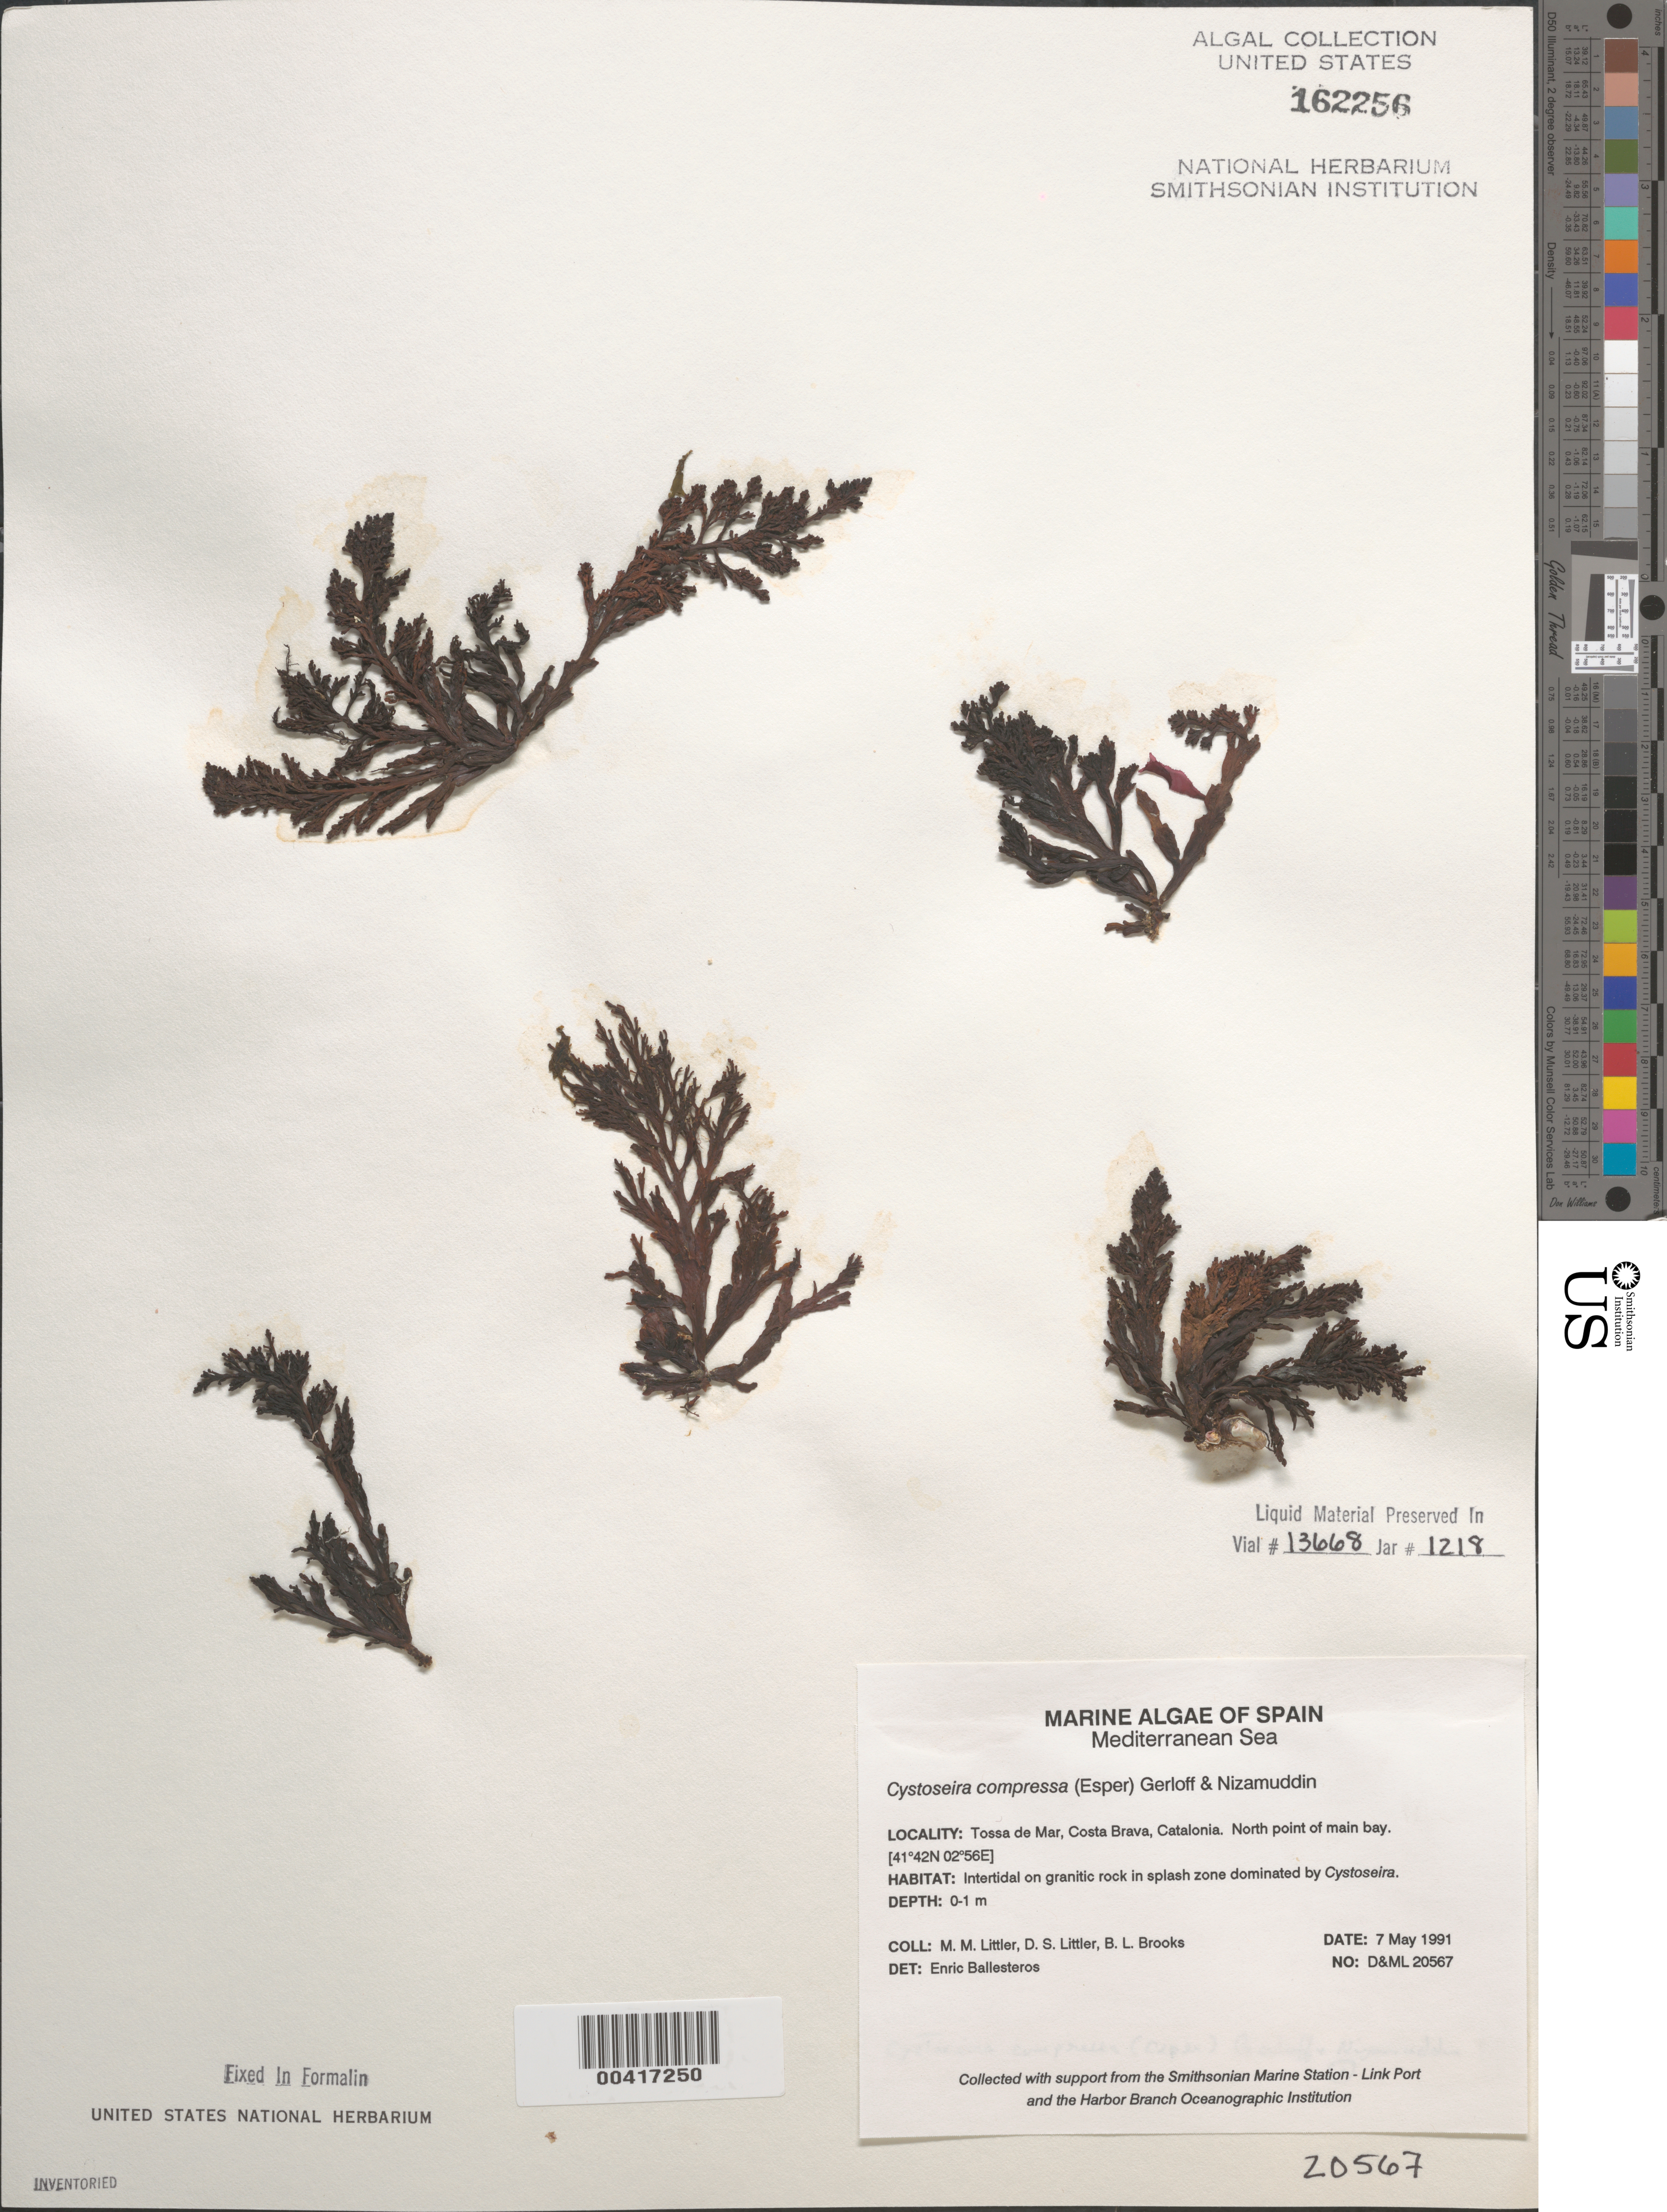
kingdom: Chromista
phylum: Ochrophyta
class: Phaeophyceae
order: Fucales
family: Sargassaceae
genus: Cystoseira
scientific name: Cystoseira compressa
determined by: Ballesteros, E.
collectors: M. M. Littler, D. S. Littler & B. Brooks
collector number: D&ML 20567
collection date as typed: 07 May 1991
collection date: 1991-05-07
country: Spain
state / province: Catalunya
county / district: Girona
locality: Tossa de mar, costa brava, catalonia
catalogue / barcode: US 162256